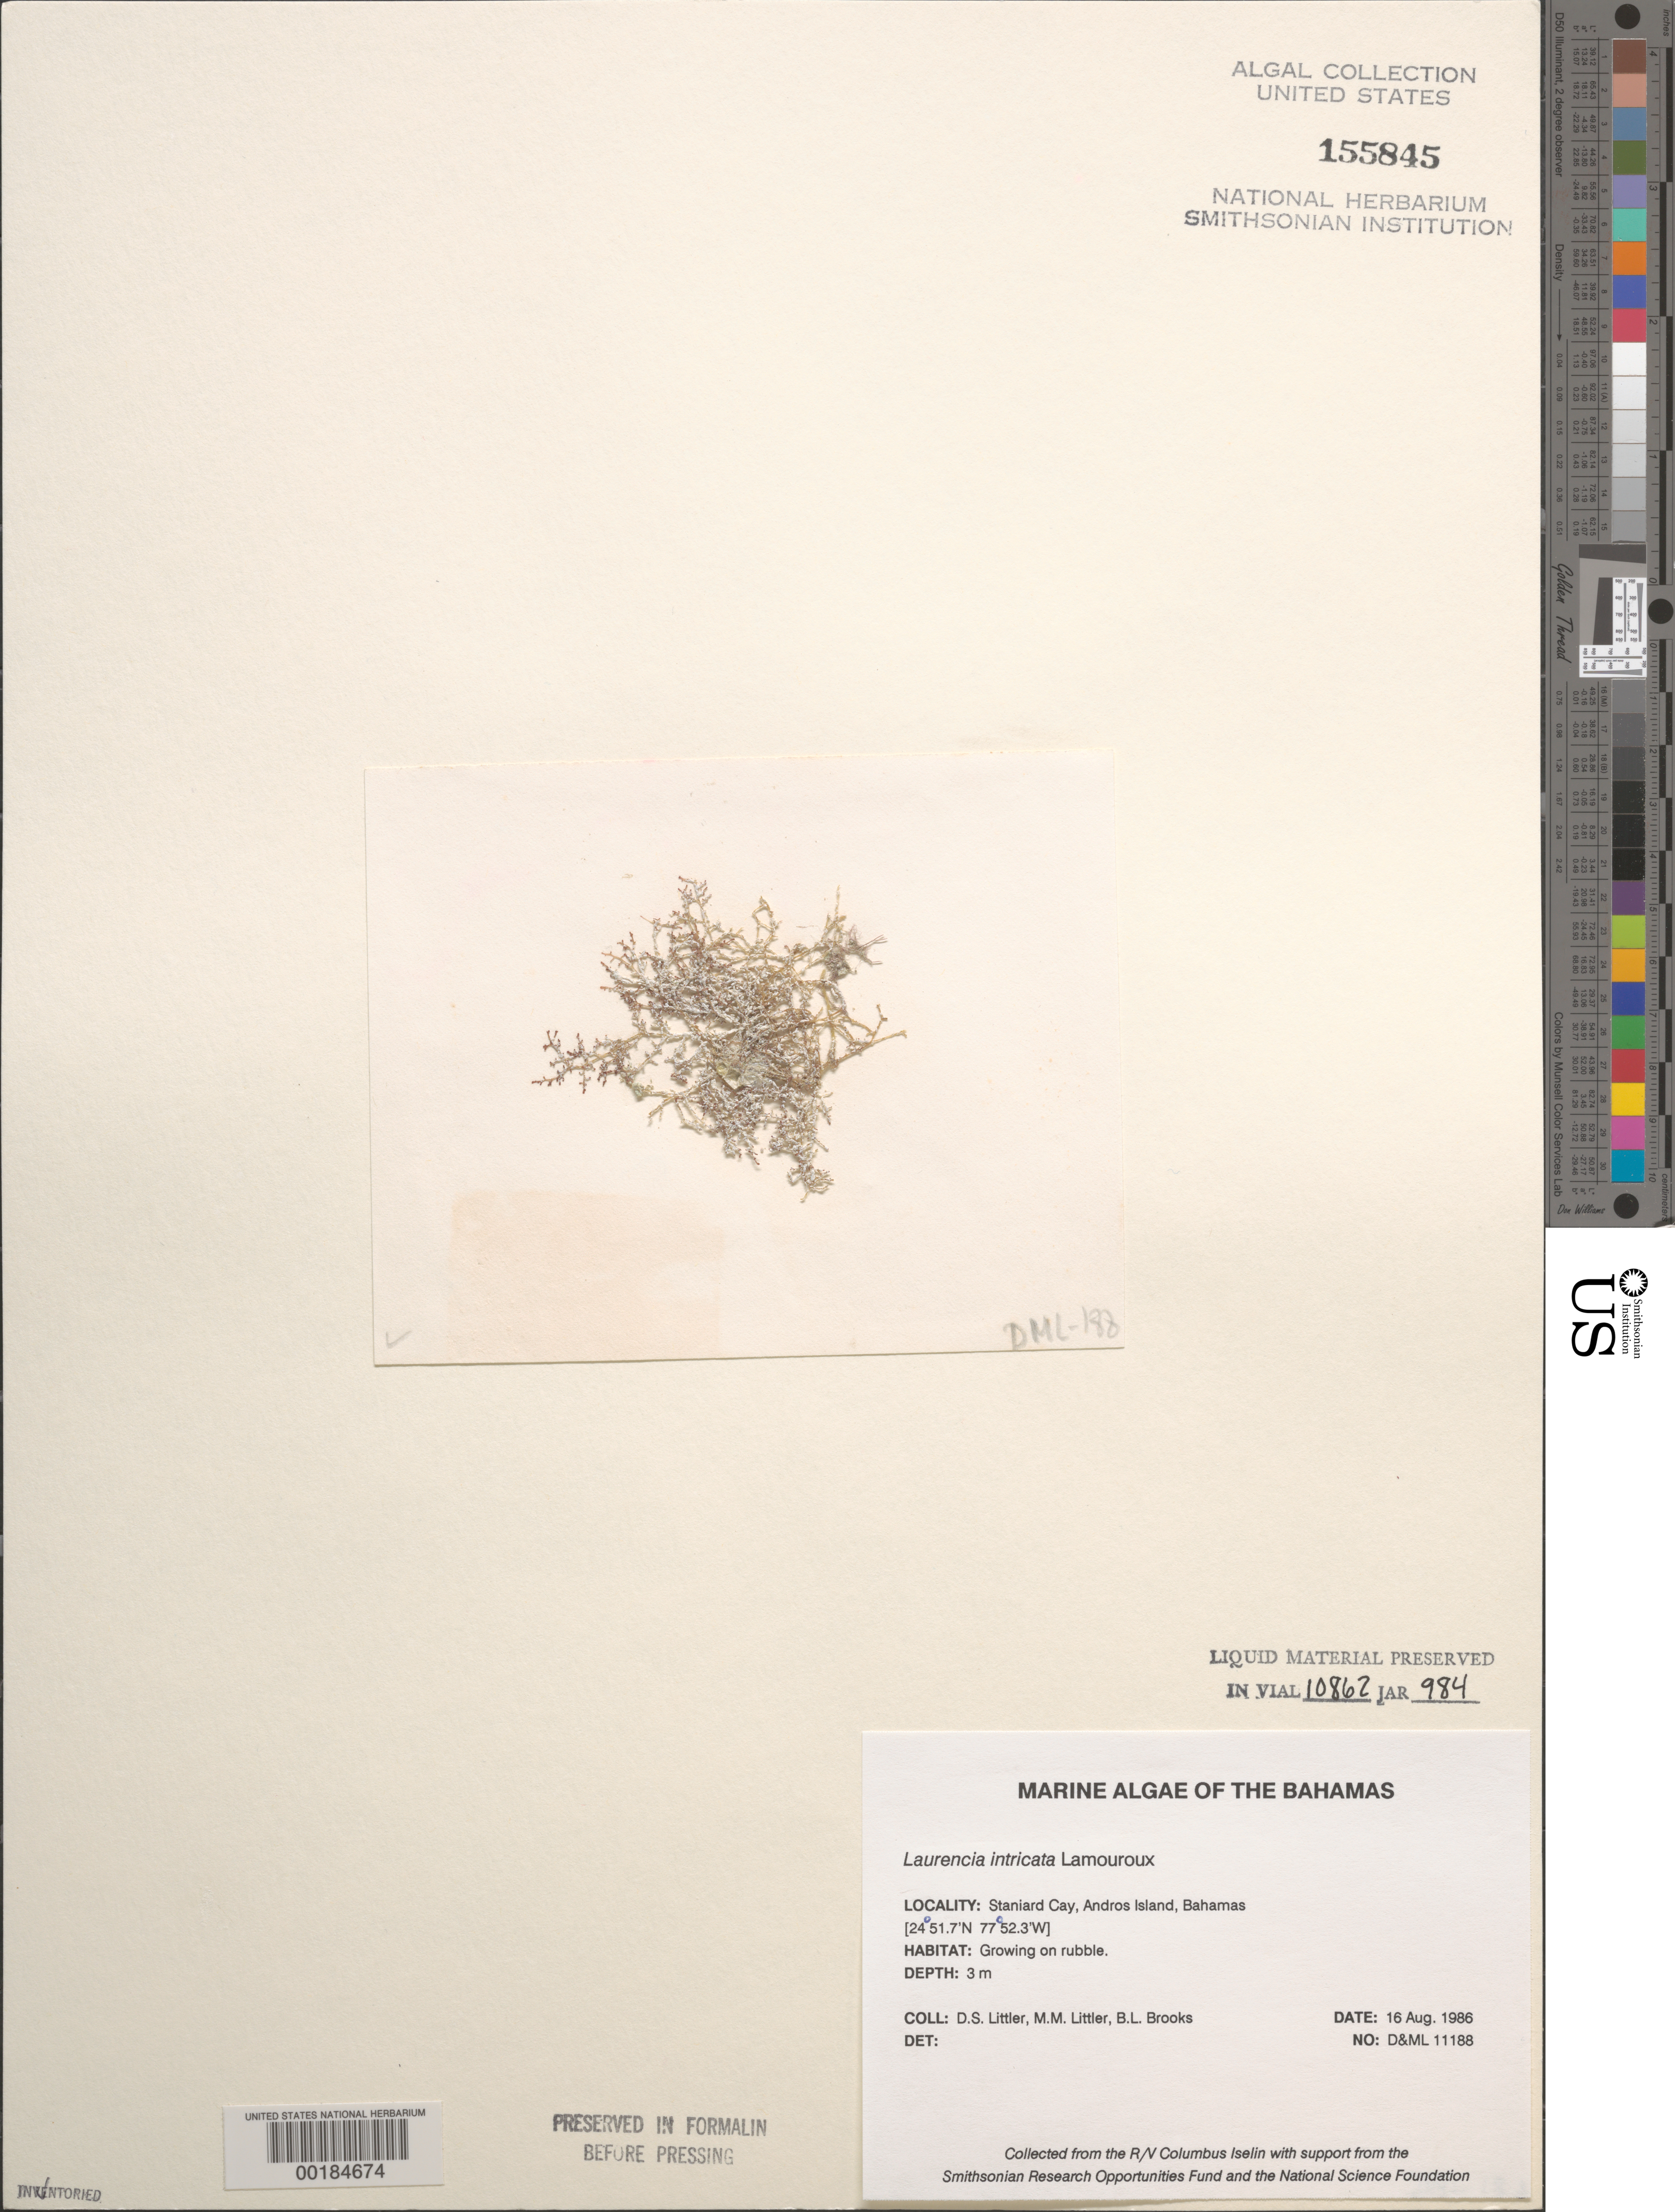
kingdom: Plantae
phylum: Rhodophyta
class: Florideophyceae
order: Ceramiales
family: Rhodomelaceae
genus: Laurencia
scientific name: Laurencia intricata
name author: J.V.Lamouroux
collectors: D. S. Littler, M. M. Littler & B. Brooks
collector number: D&ML 11188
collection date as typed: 16 Aug 1986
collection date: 1986-08-16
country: Bahamas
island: Staniard Cay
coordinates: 24 51.7' N, 77 52.3' W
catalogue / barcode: US 155845